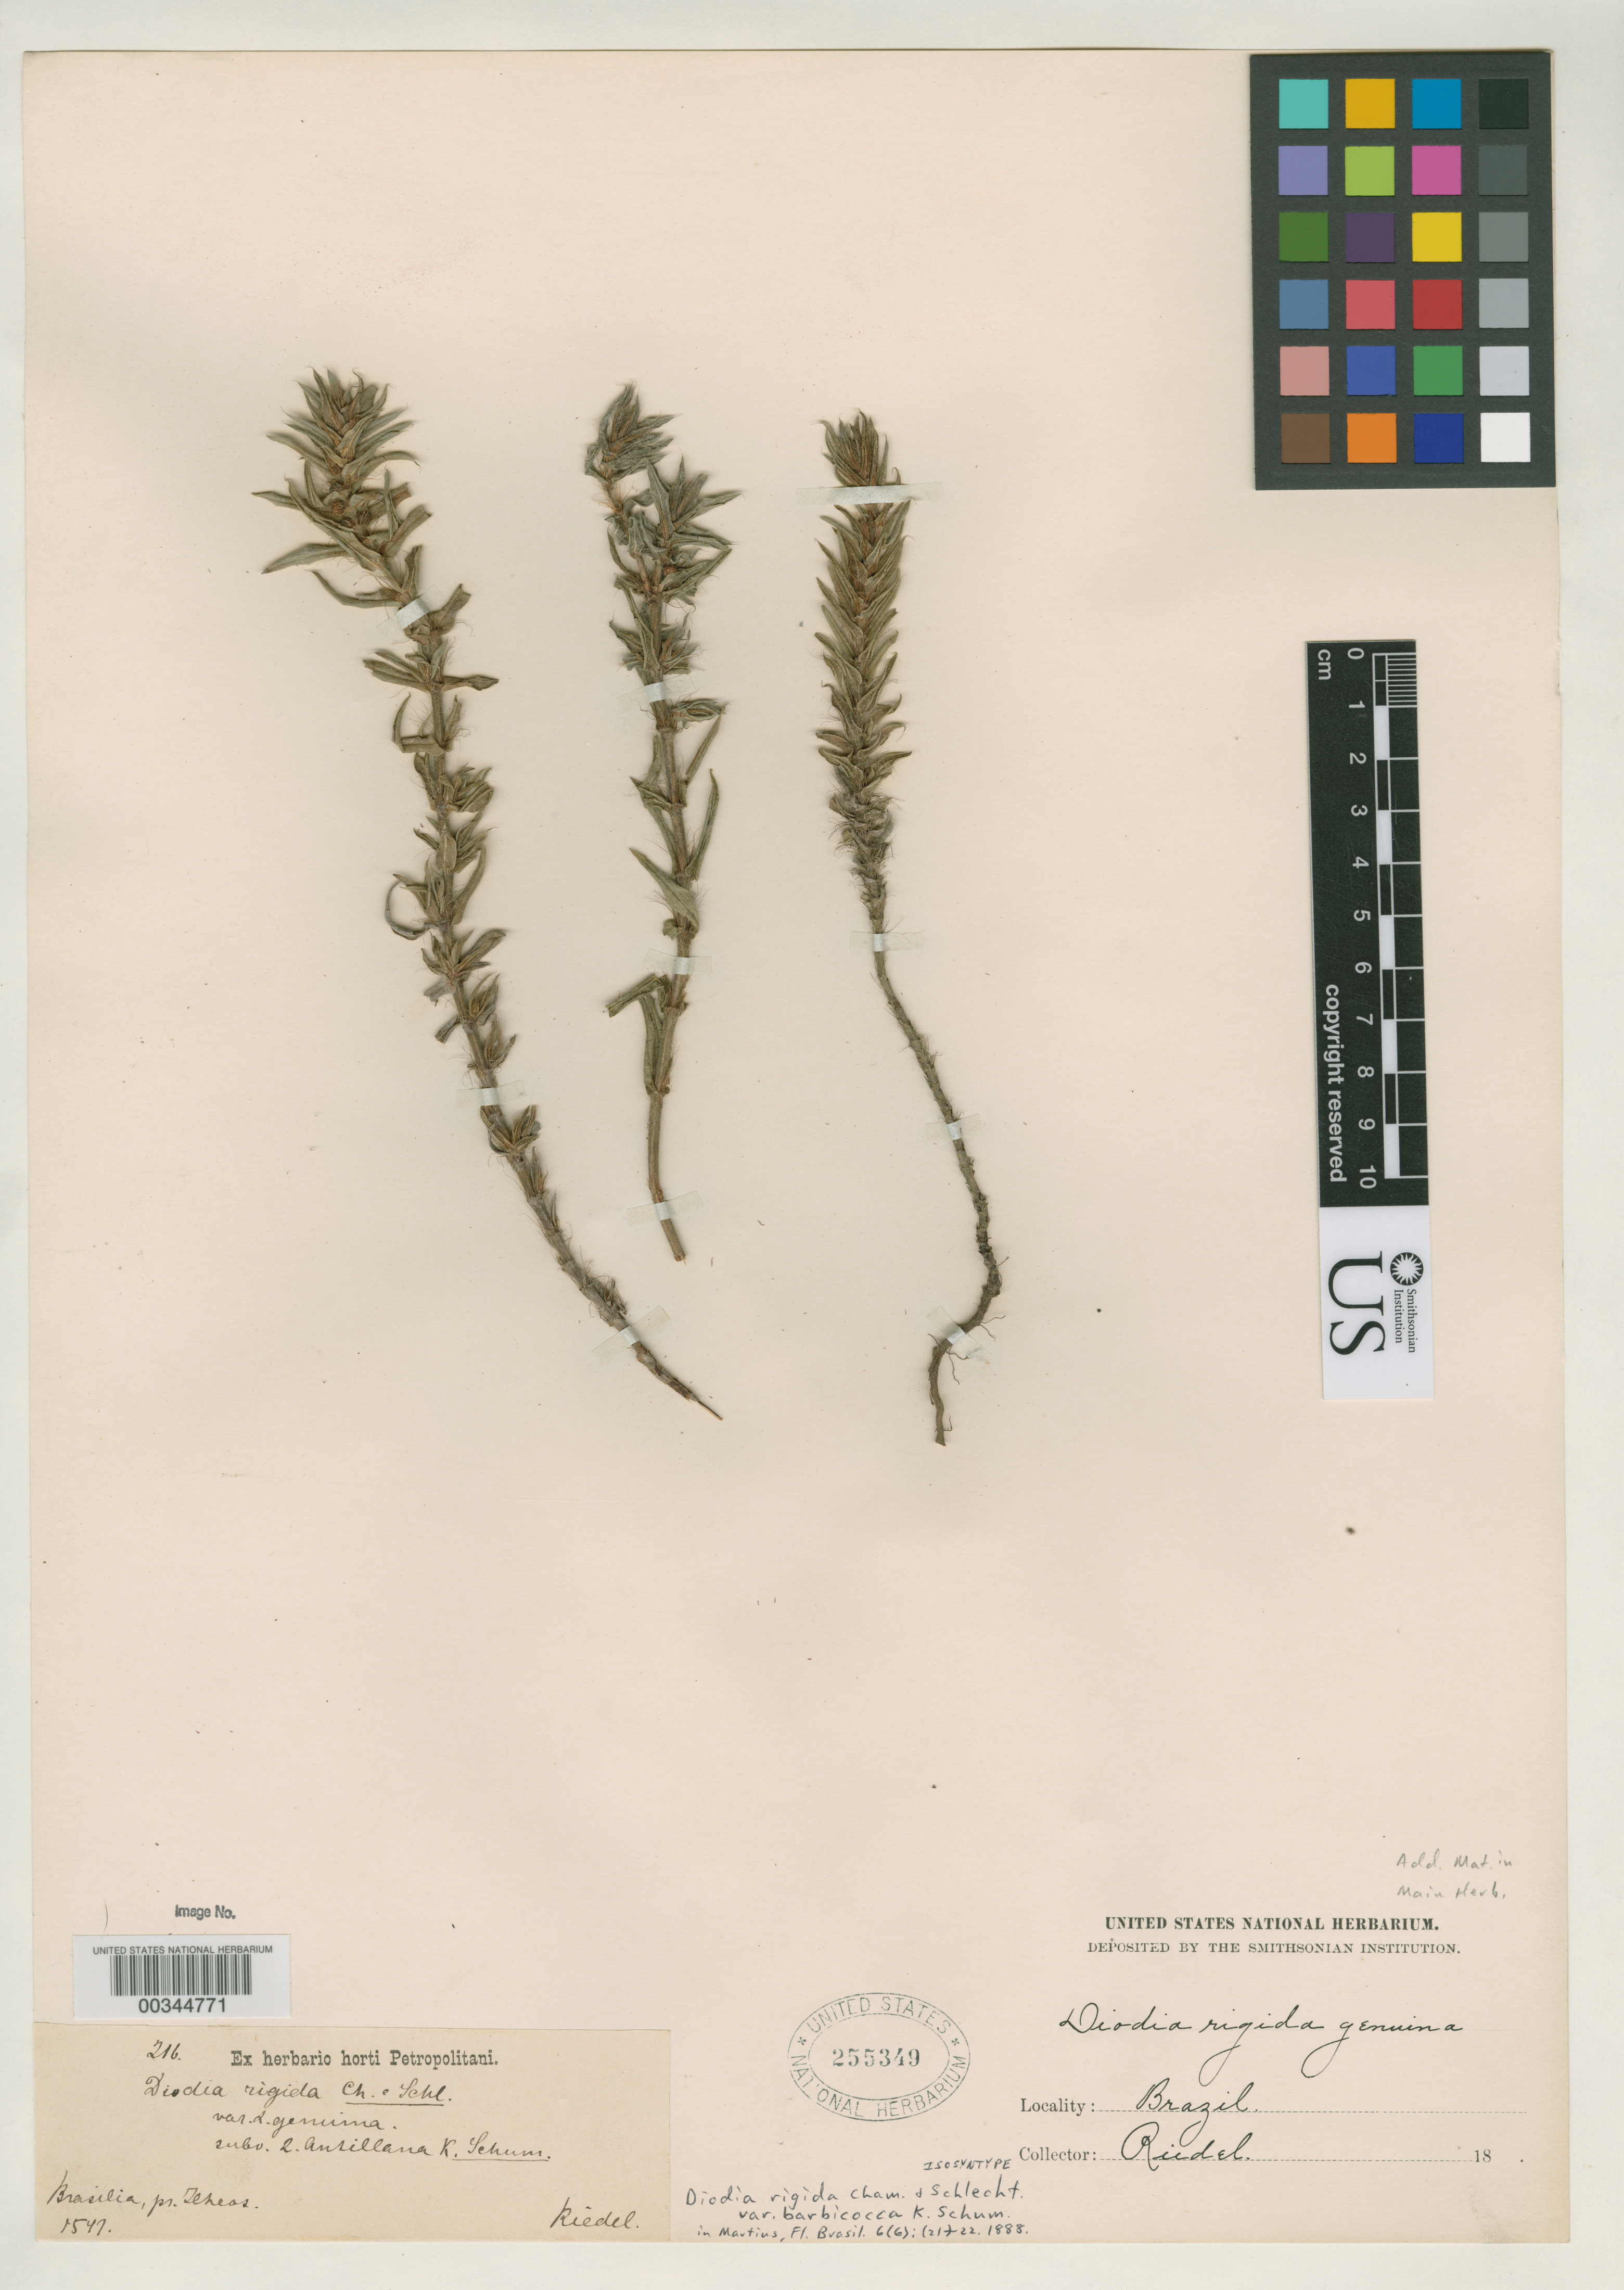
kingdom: Plantae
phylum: Tracheophyta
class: Magnoliopsida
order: Gentianales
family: Rubiaceae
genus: Diodia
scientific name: Diodia rigida var. barbicocca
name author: K. Schum. in Mart.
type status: Isosyntype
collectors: L. Riedel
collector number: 216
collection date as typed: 18--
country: Brazil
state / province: Bahia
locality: Ilheus.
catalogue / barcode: US 255349